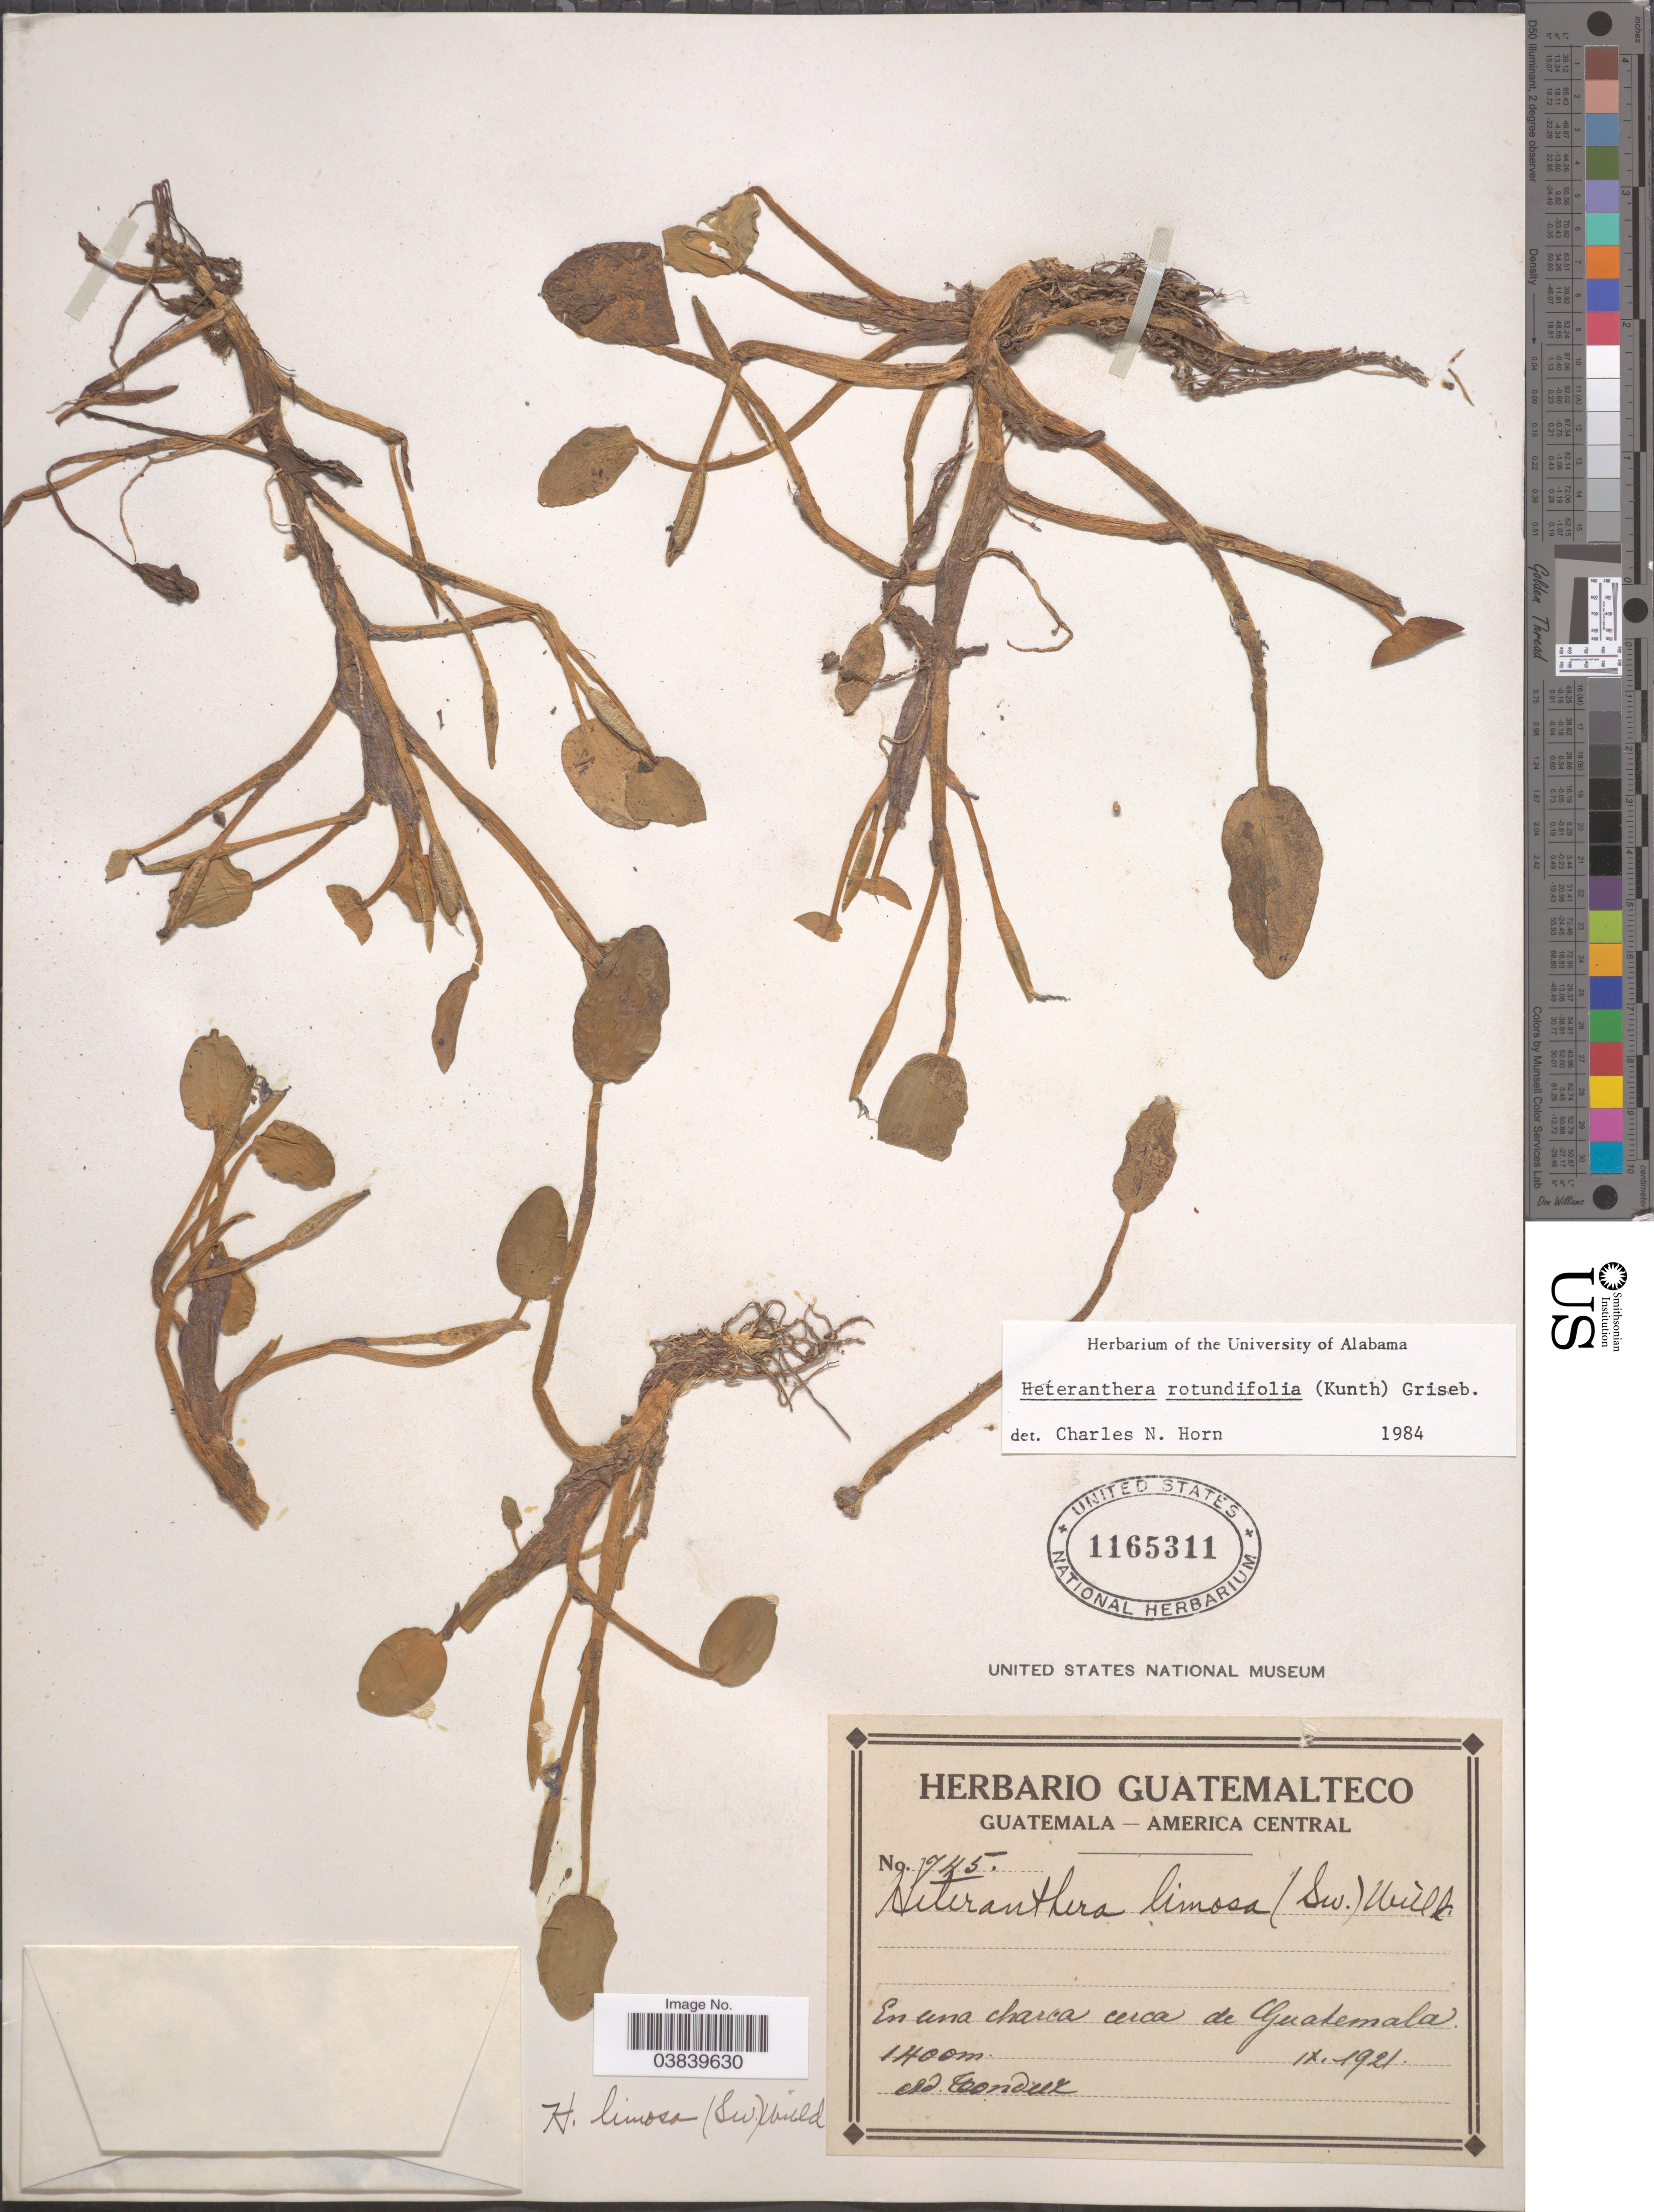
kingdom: Plantae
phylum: Tracheophyta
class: Liliopsida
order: Commelinales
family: Pontederiaceae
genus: Heteranthera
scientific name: Heteranthera rotundifolia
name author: (Kunth) Griseb.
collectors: A. Tonduz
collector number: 745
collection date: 1921-09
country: Guatemala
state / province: Guatemala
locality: En una charca cerca de Guatemala.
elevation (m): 1400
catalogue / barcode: US 1165311